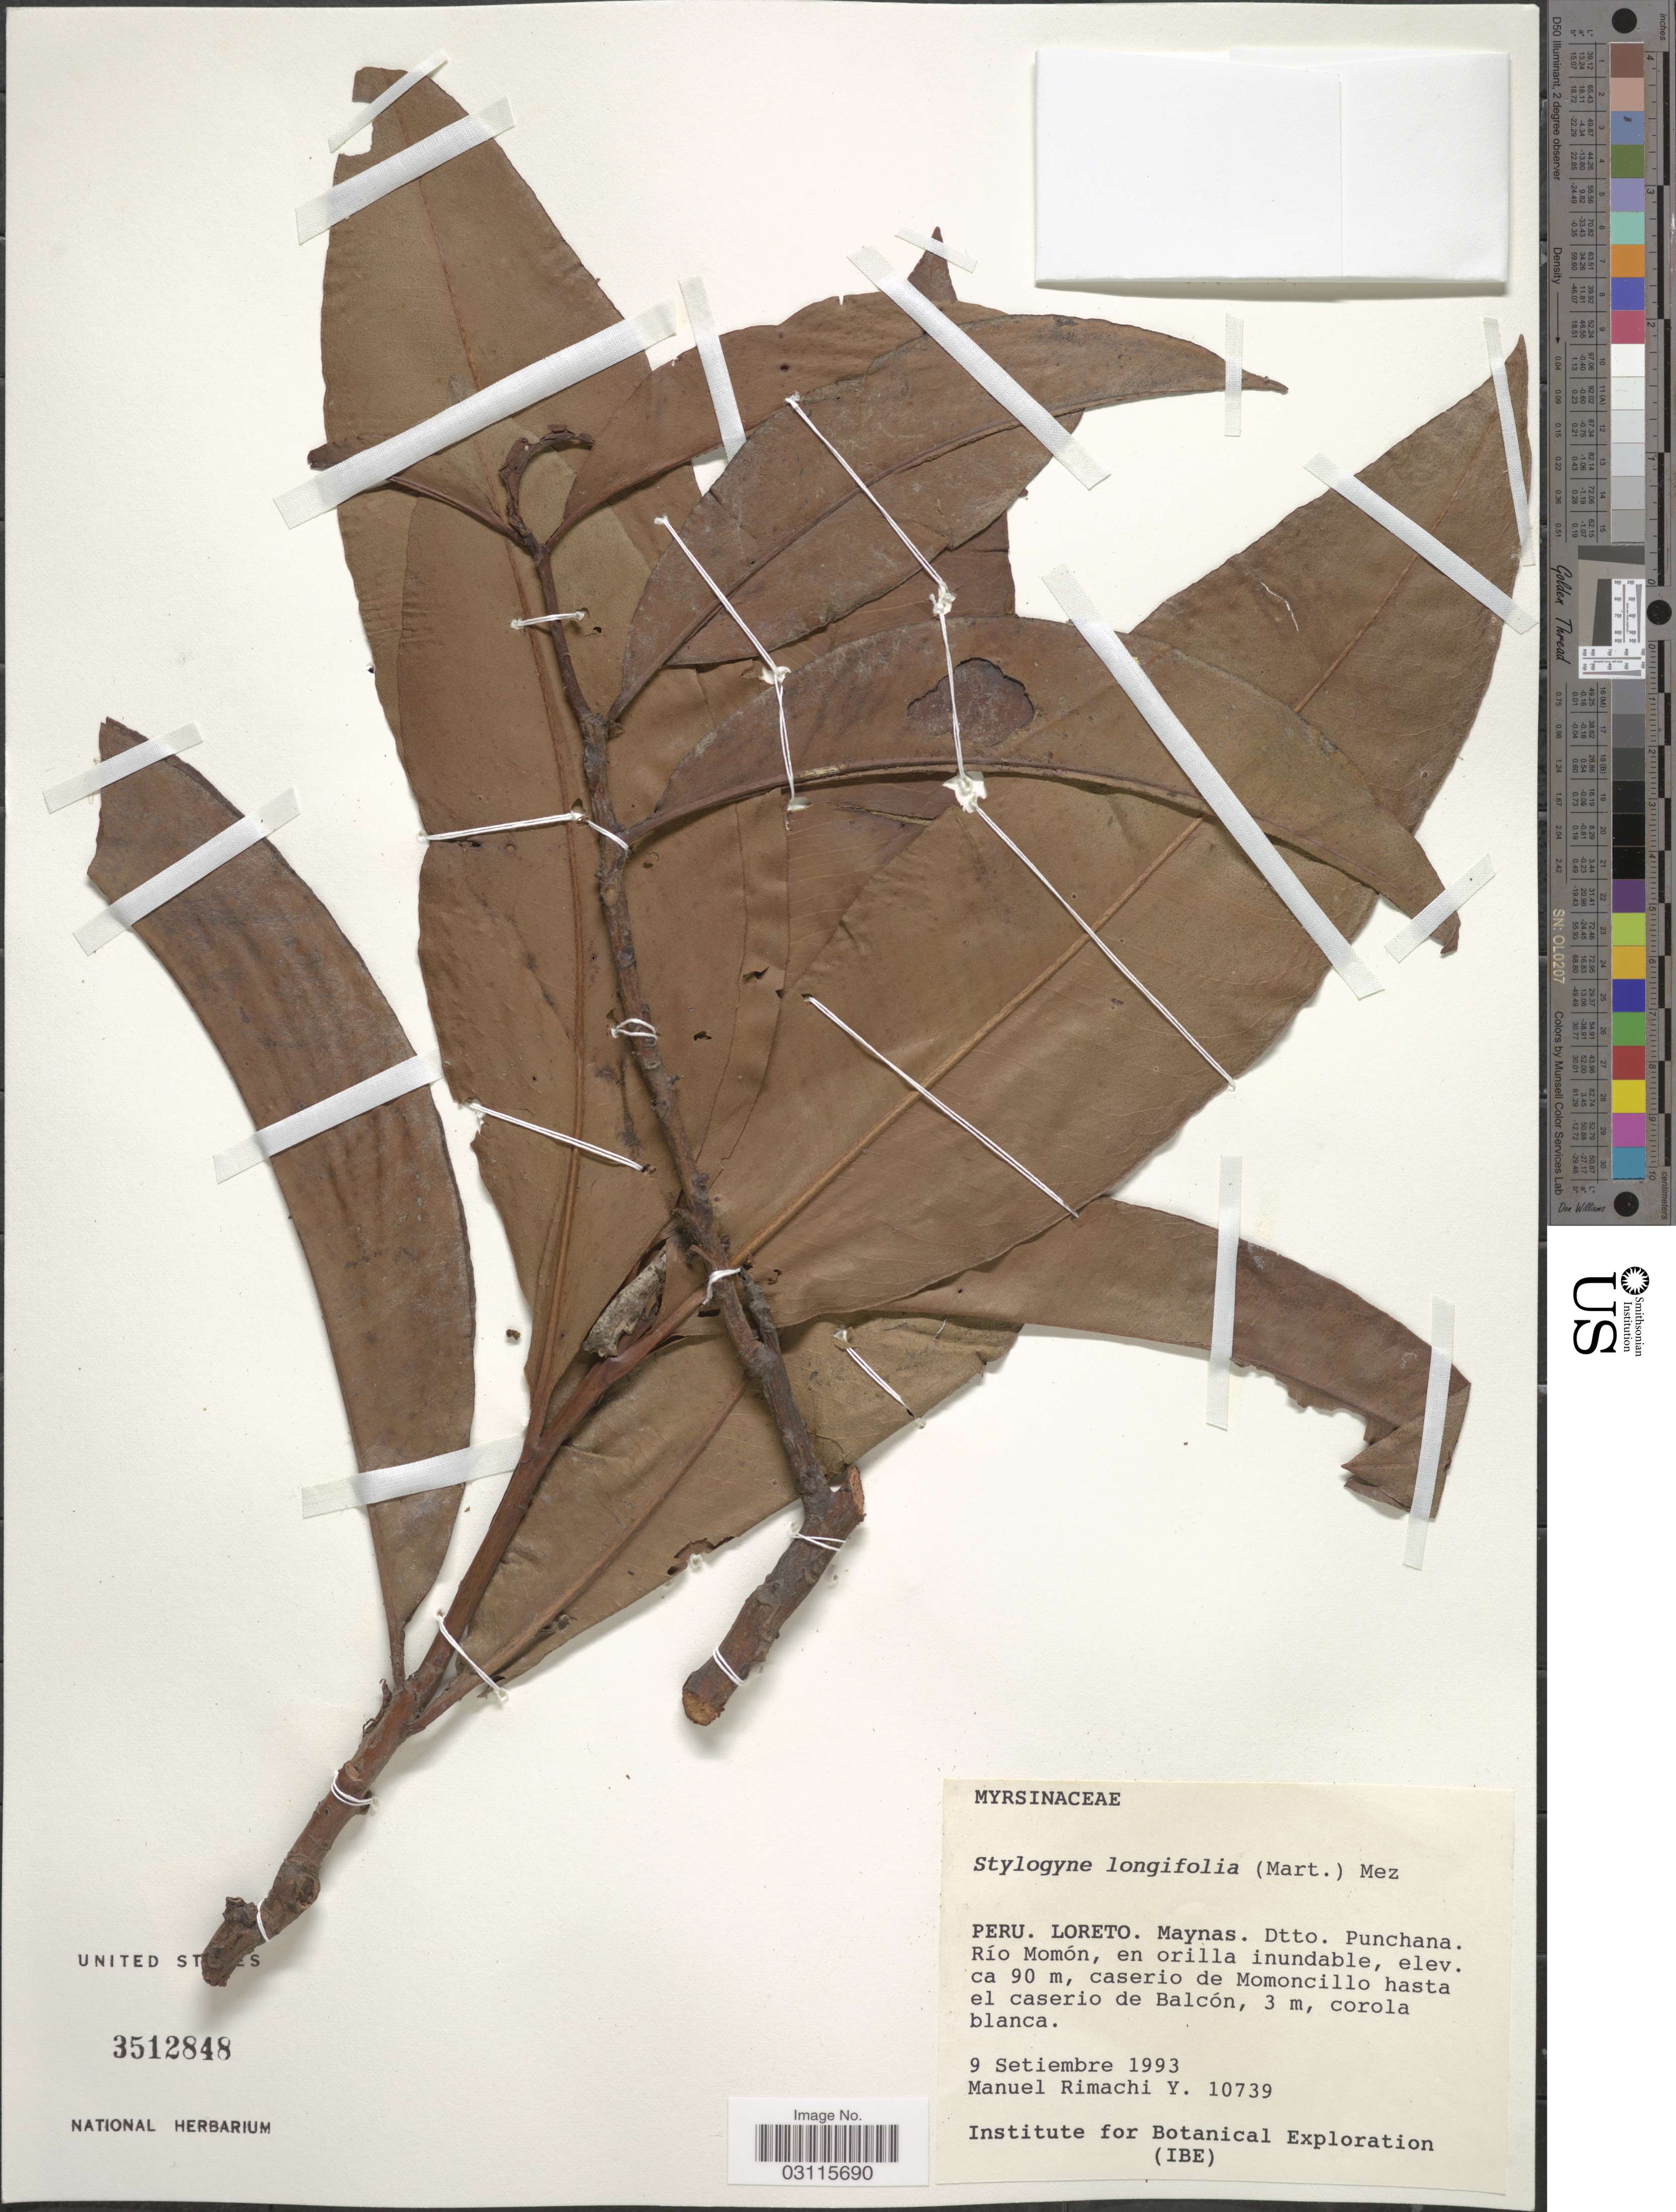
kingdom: Plantae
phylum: Tracheophyta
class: Magnoliopsida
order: Ericales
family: Primulaceae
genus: Stylogyne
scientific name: Stylogyne longifolia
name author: Mez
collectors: M. Rimachi Y.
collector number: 10739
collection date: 1993-09-09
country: Peru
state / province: Loreto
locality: Maynas. Dtto. Punchana. Río Momón, en orilla inundable, caserio de Momoncillo hast el caserio de Balcón.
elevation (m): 90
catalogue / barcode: US 3512848